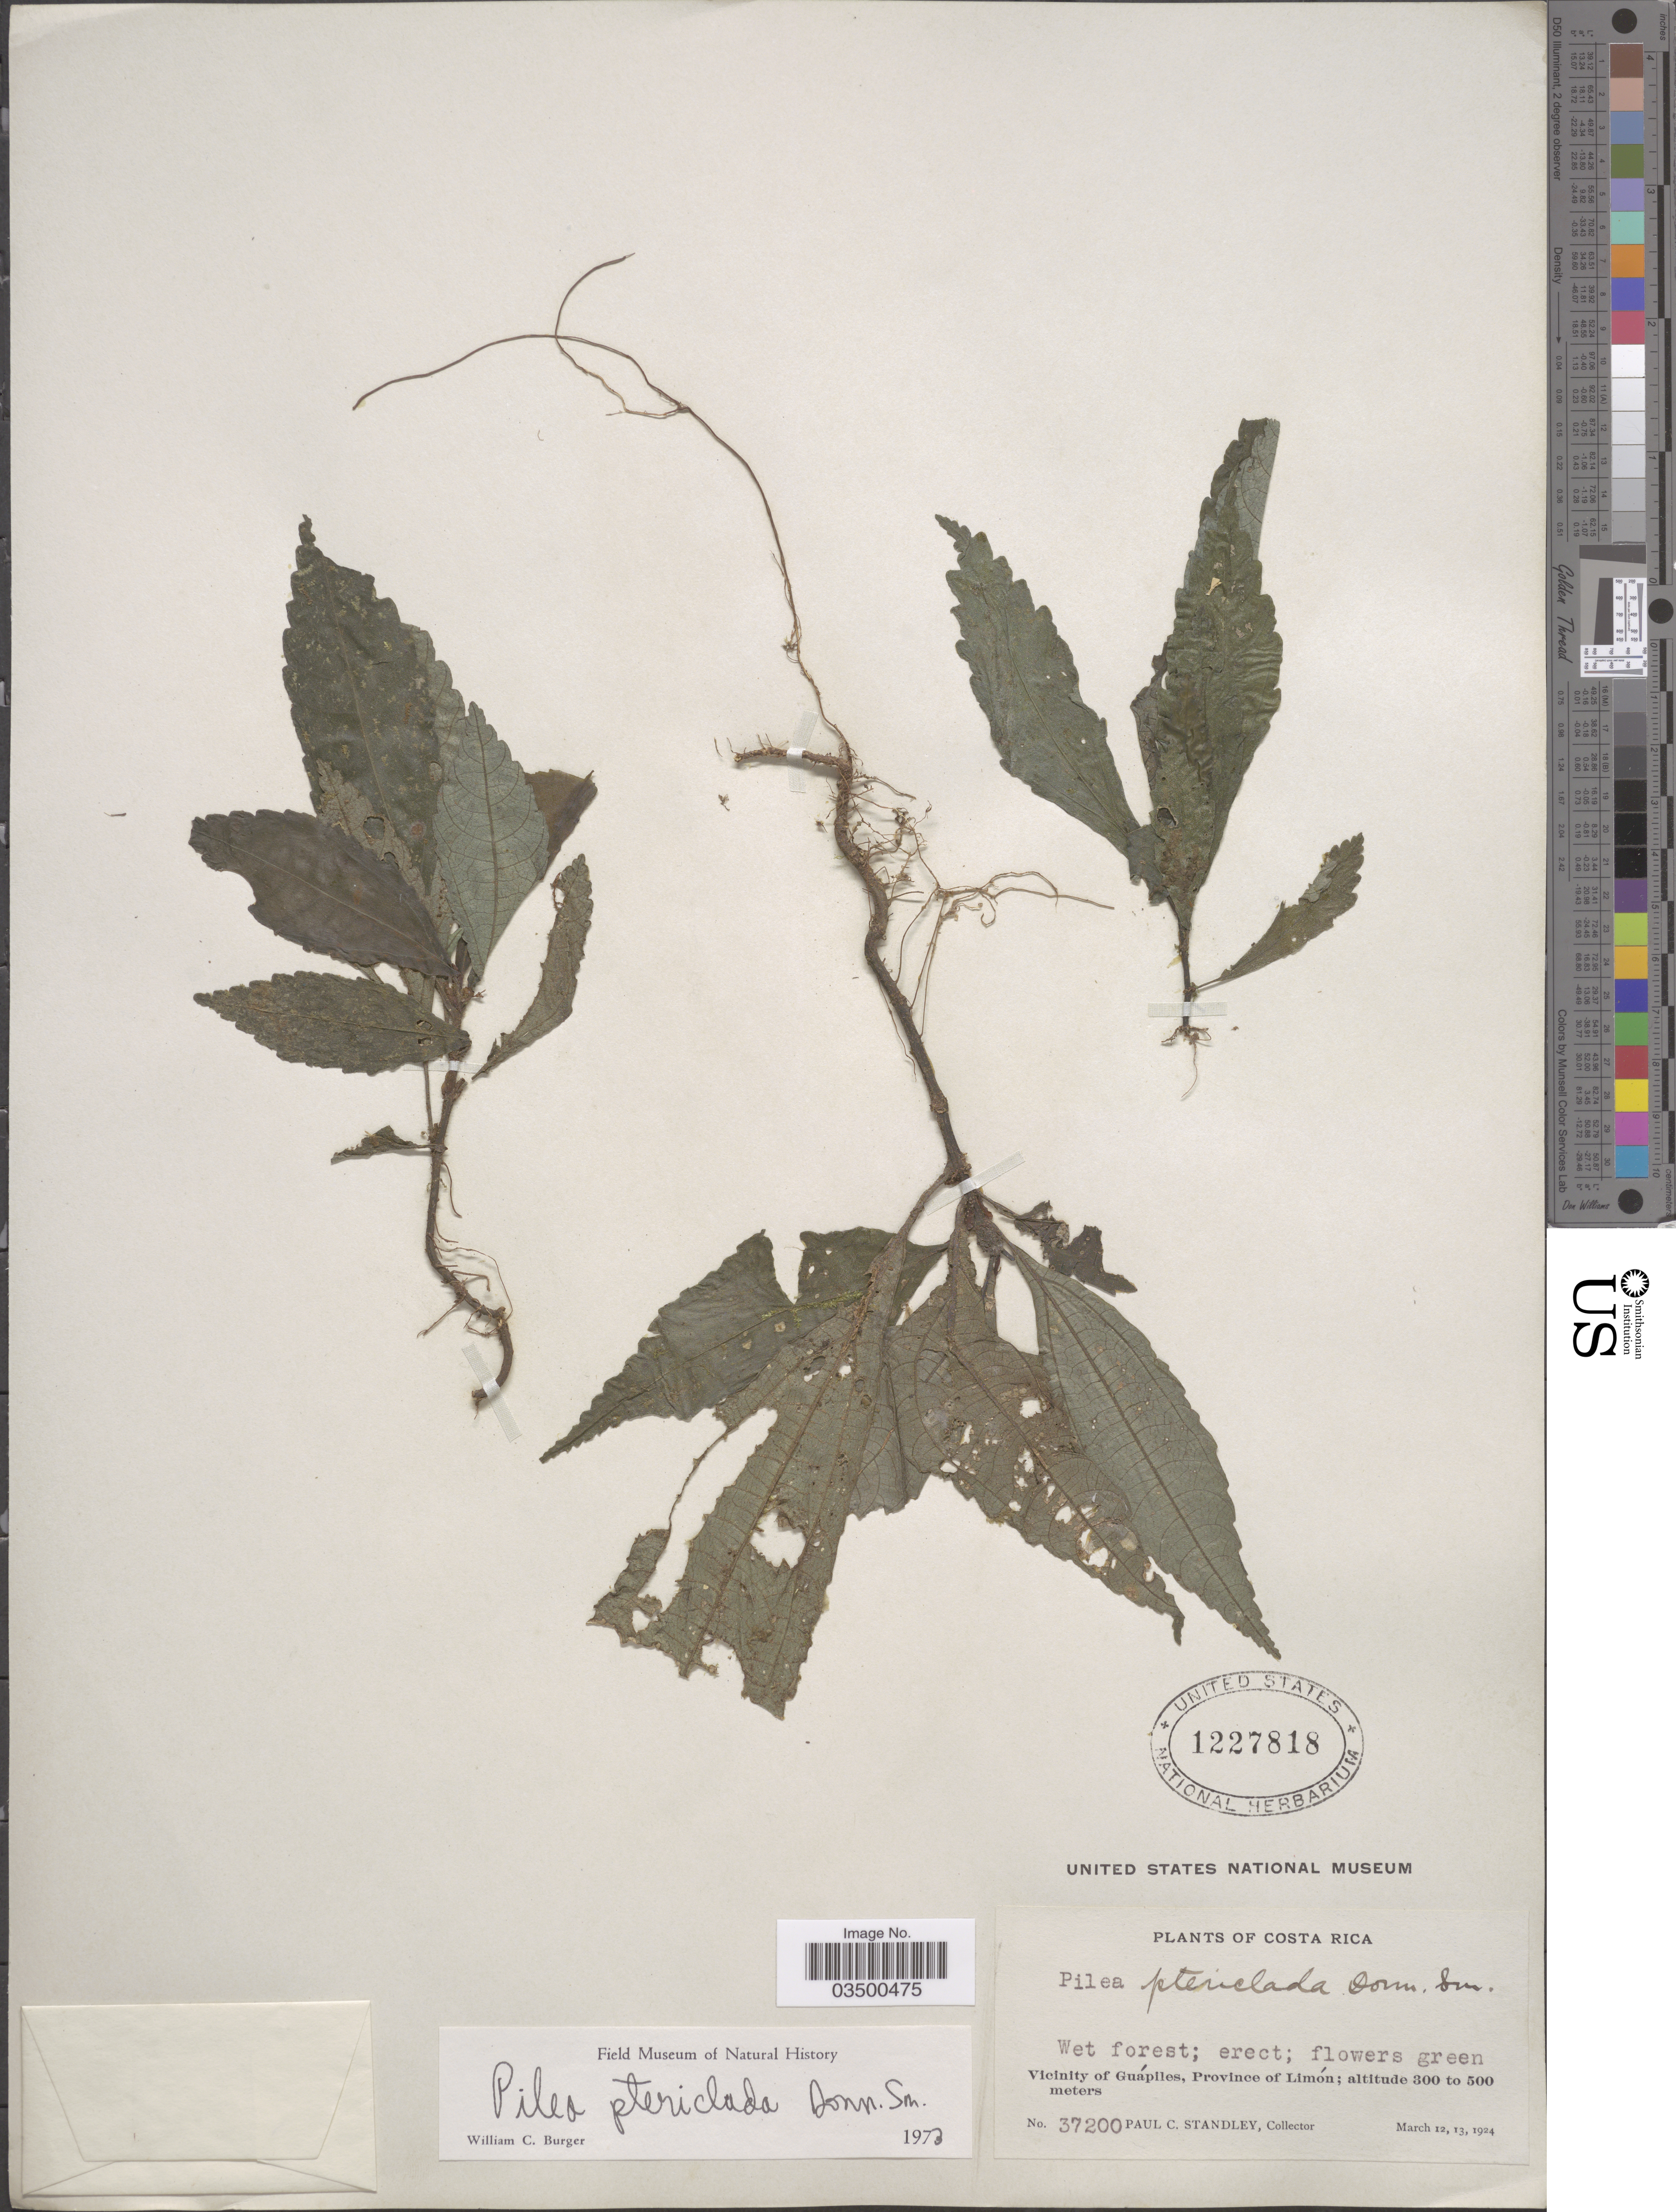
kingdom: Plantae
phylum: Tracheophyta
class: Magnoliopsida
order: Rosales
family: Urticaceae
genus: Pilea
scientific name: Pilea pteropodon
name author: Wedd.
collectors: P. C. Standley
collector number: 37200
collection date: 1924-03-12/1924-03-13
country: Costa Rica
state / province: Limón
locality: Vicinity of Guápiles, Province of Limón.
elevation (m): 300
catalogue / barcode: US 1227818